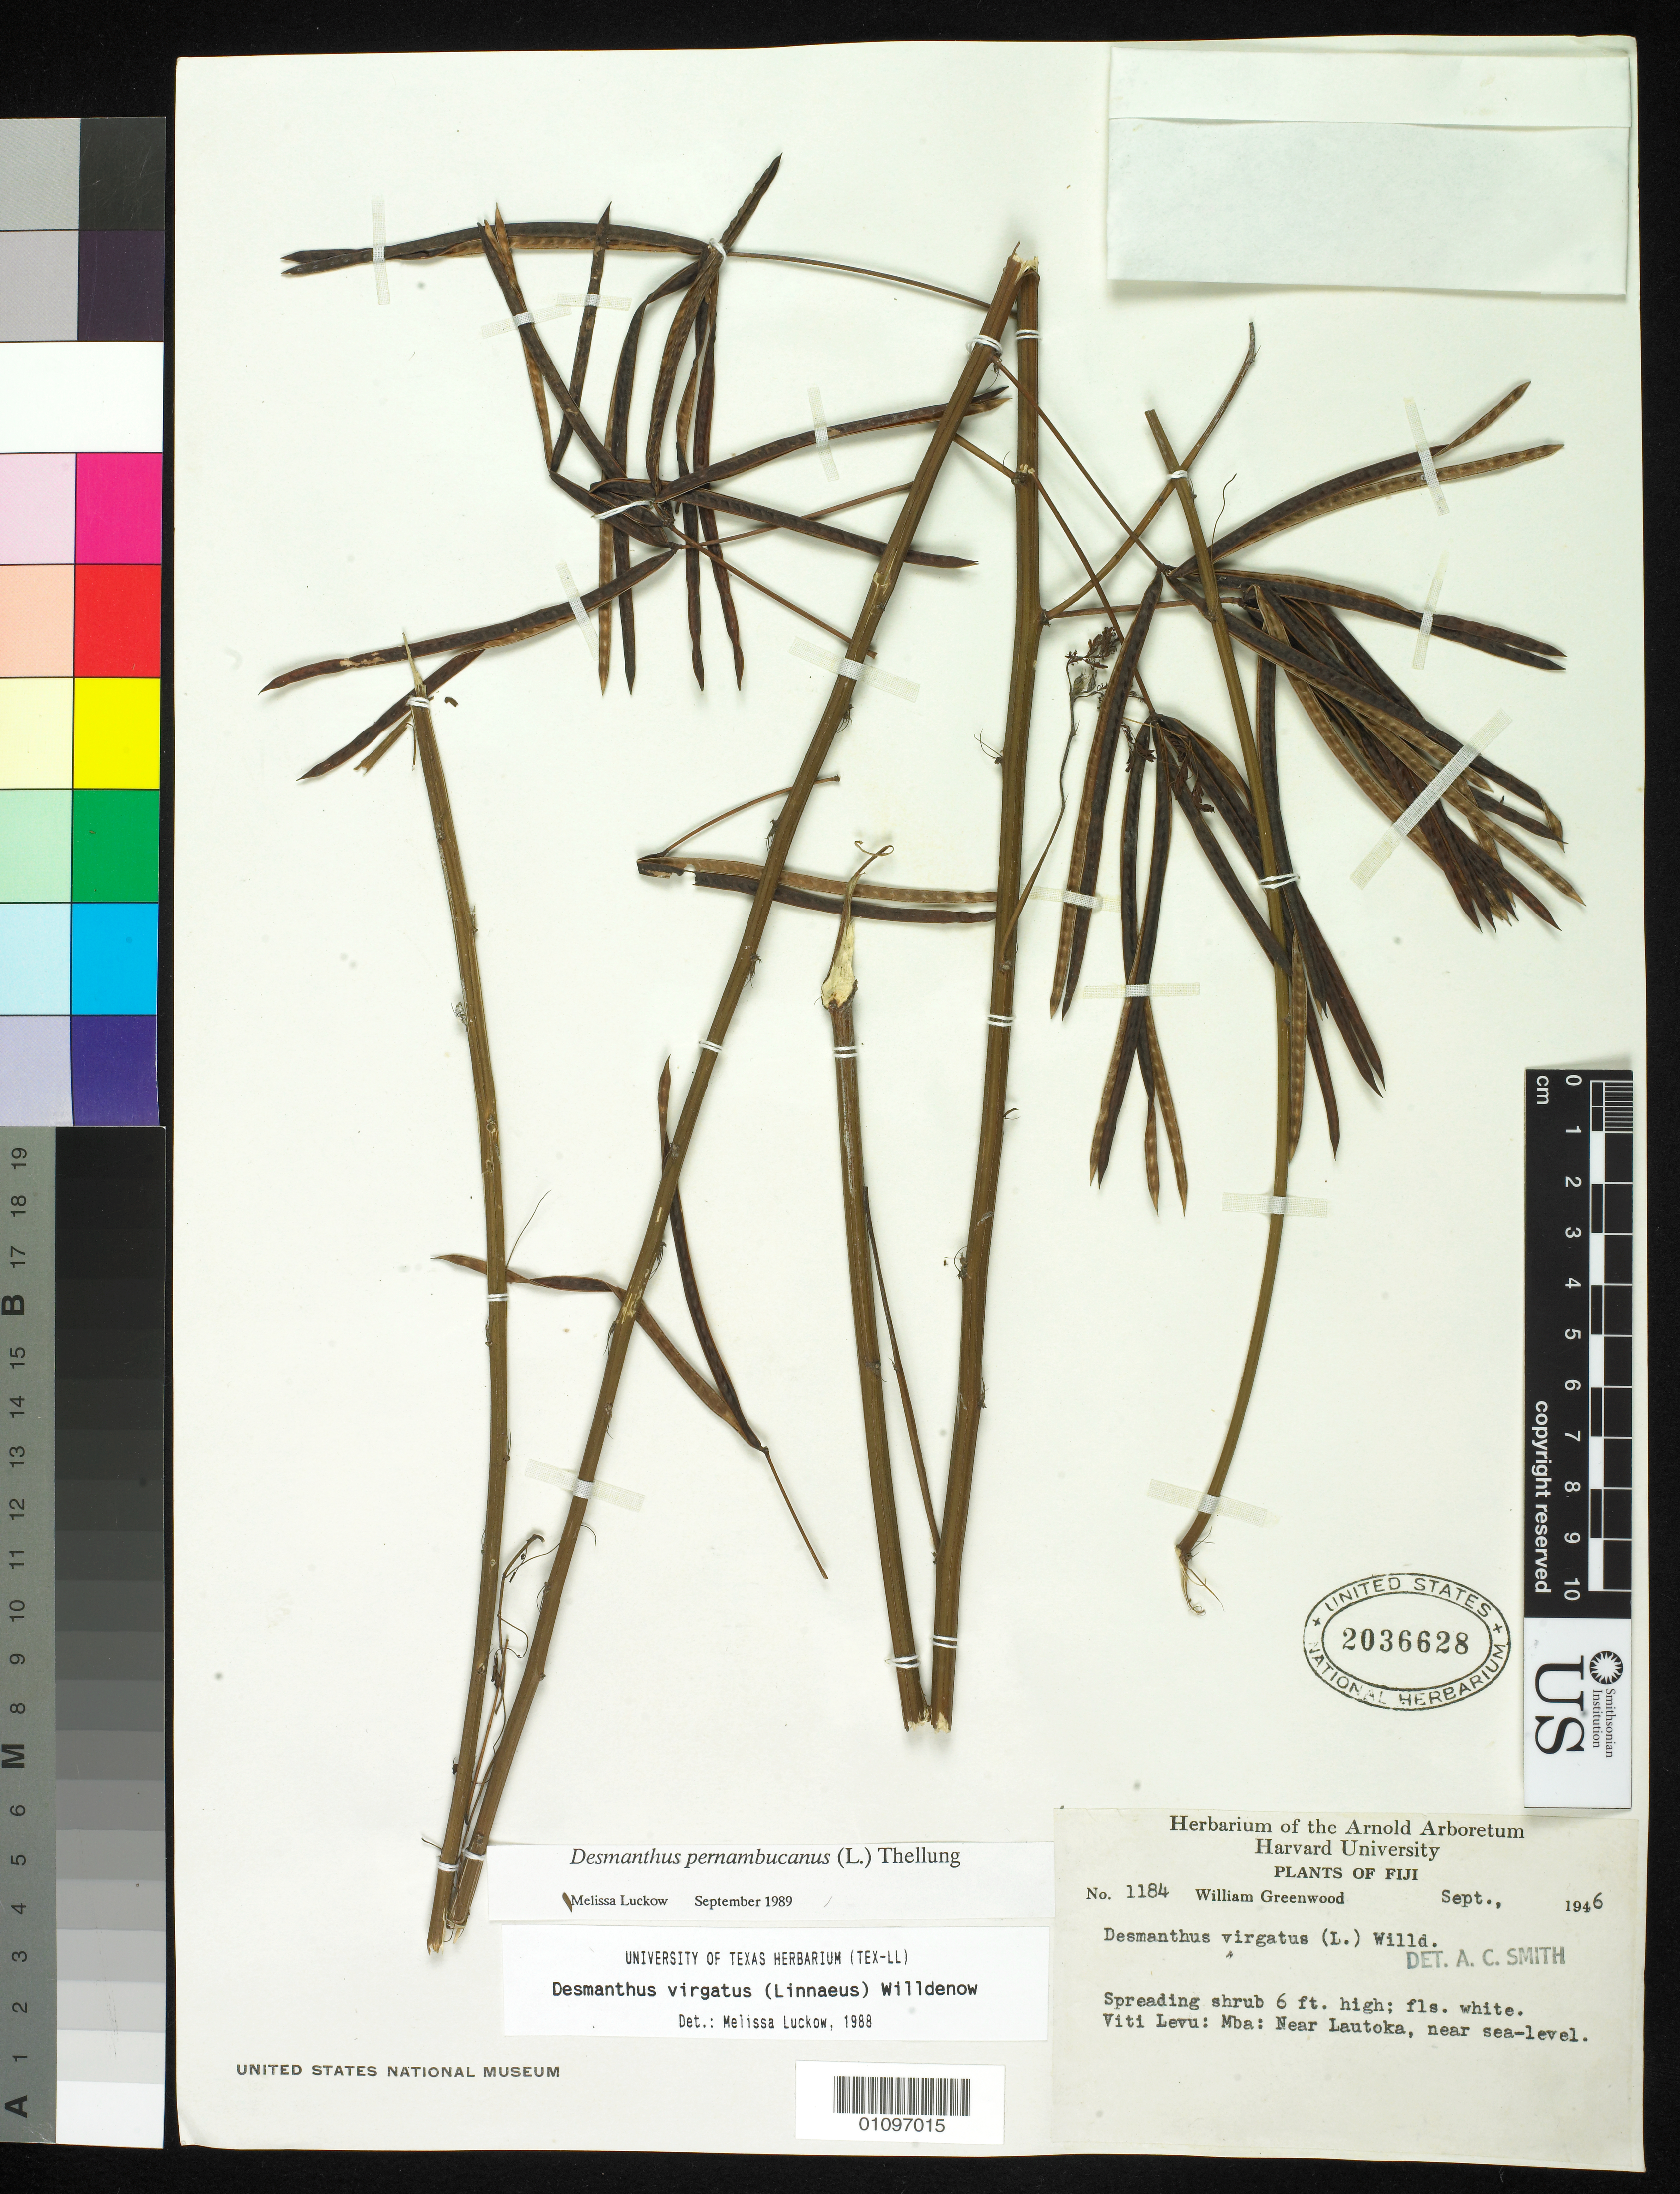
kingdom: Plantae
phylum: Tracheophyta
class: Magnoliopsida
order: Fabales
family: Fabaceae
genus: Desmanthus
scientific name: Desmanthus pernambucanus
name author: (L.) Thell.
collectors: W. Greenwood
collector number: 1184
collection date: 1946-09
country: Fiji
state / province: Mba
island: Viti Levu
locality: Near Lautoka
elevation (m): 0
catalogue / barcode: US 2036628